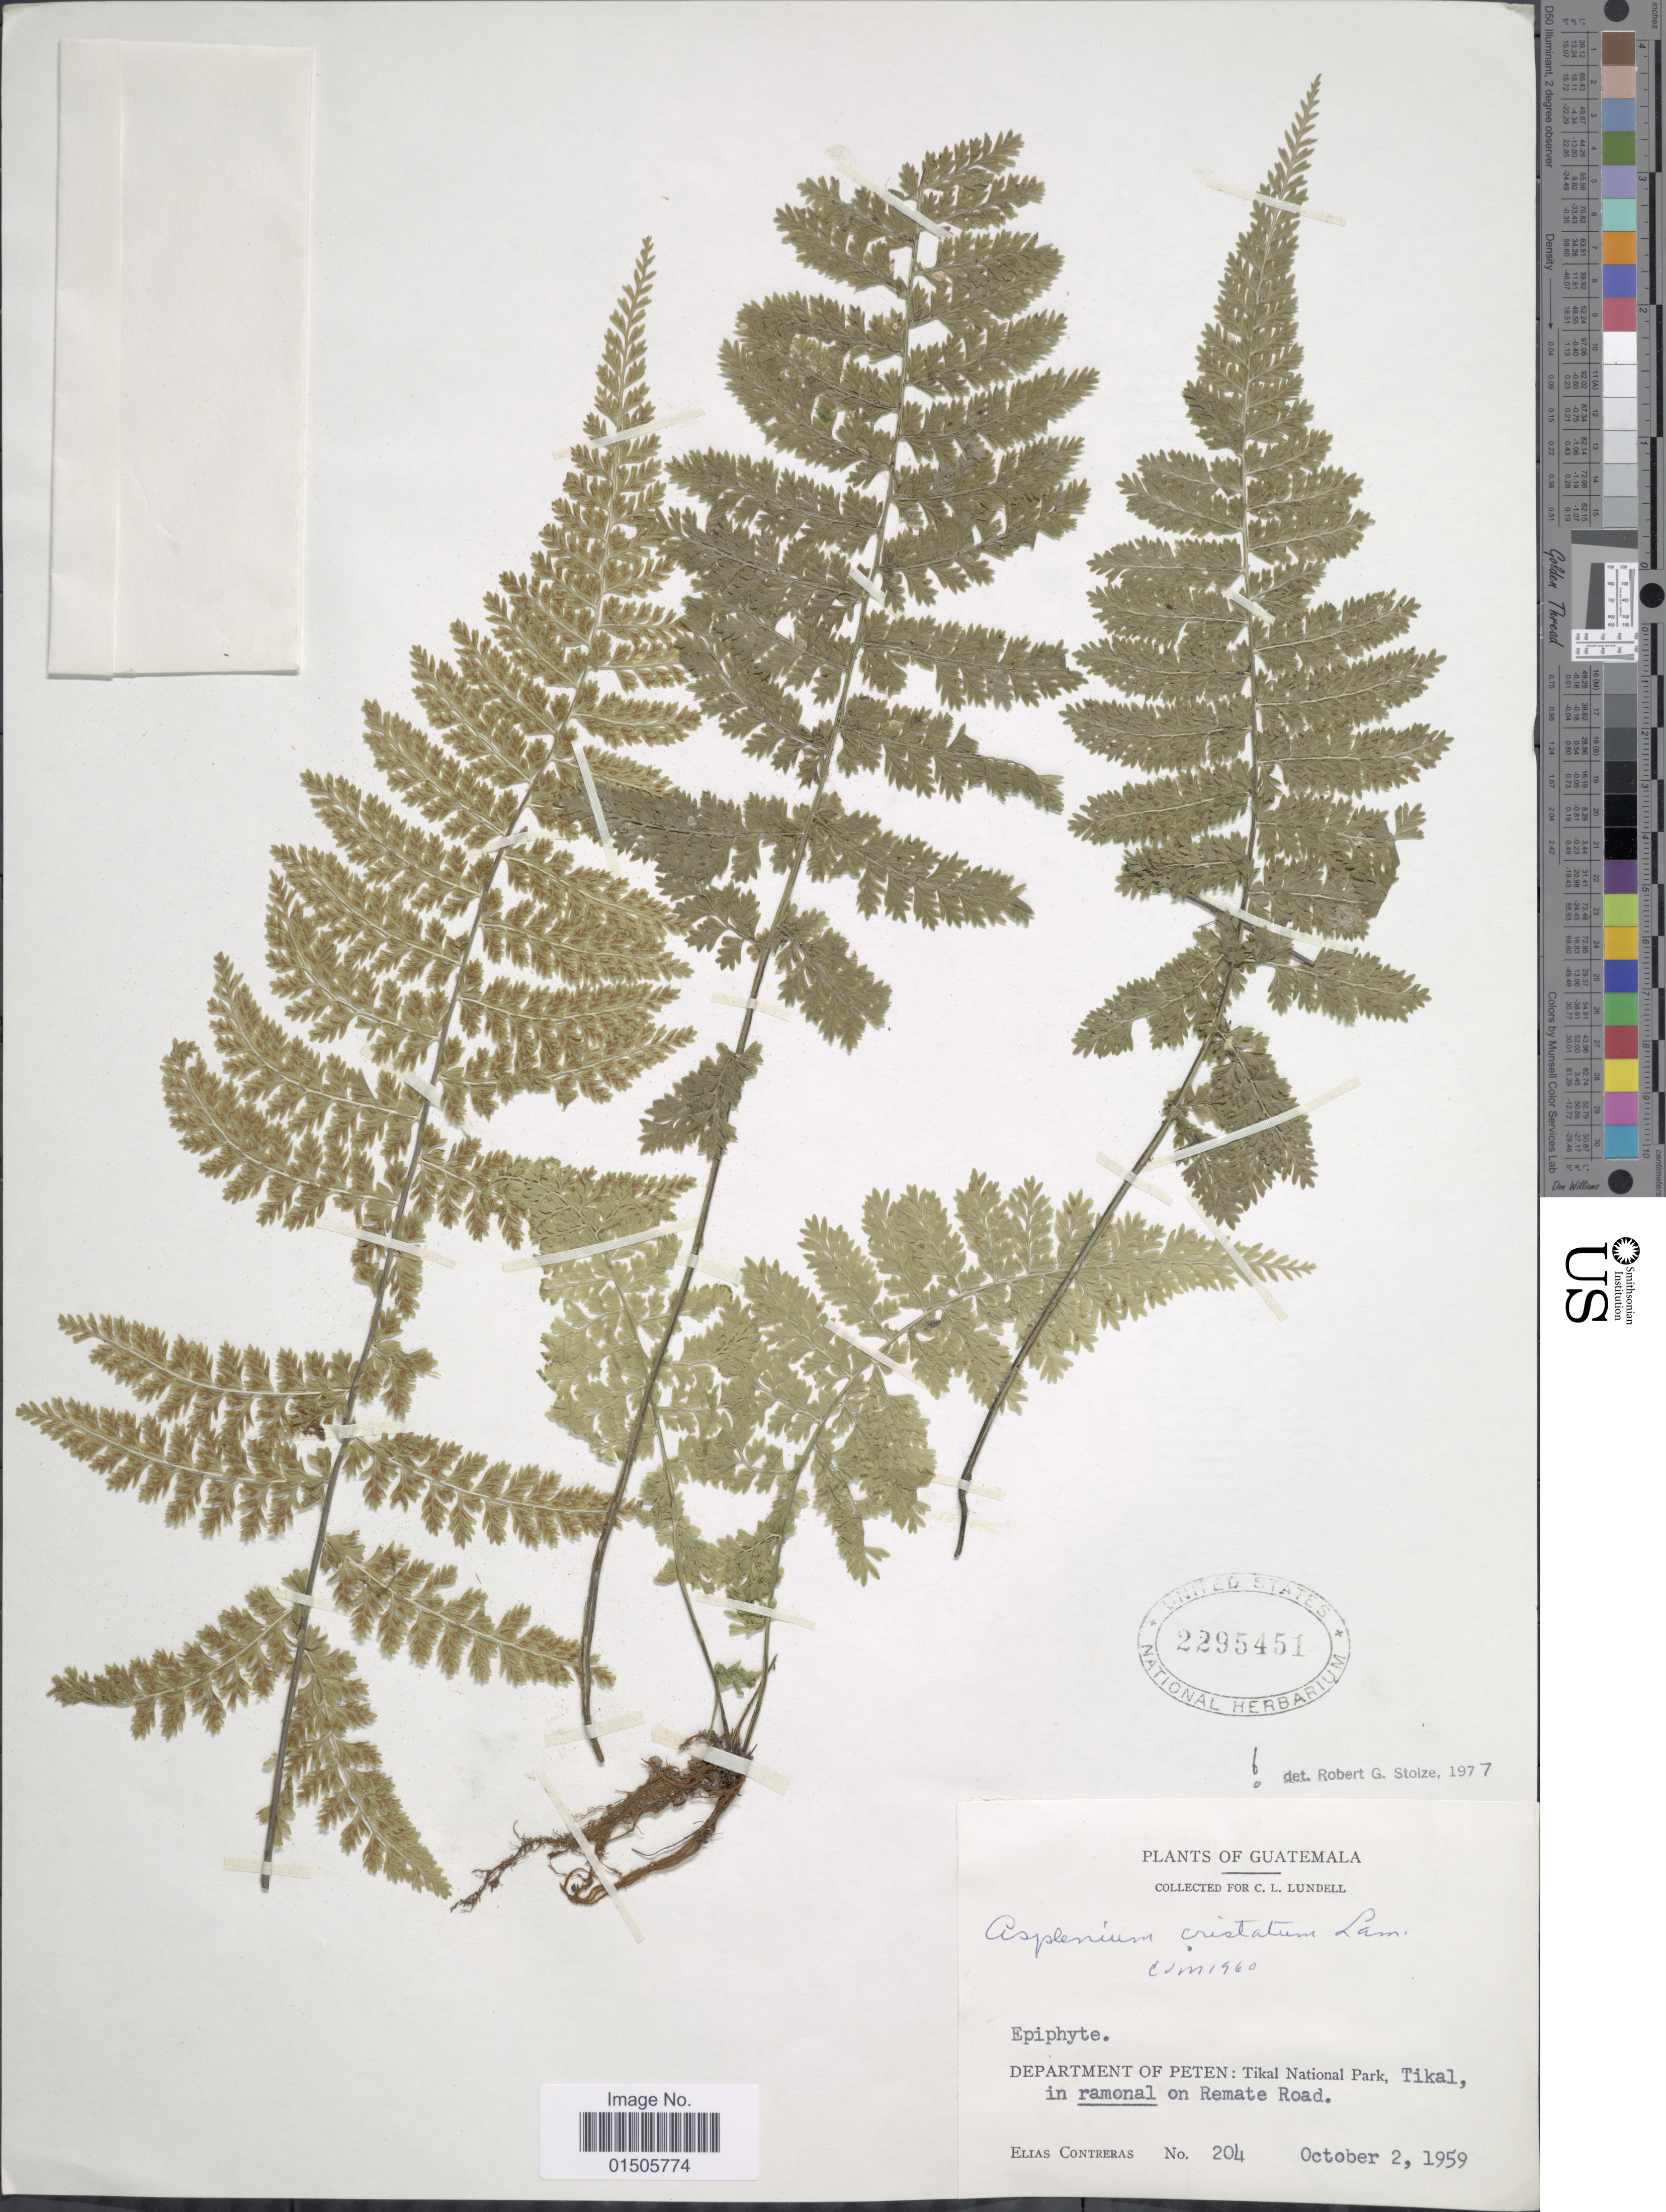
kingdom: Plantae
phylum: Tracheophyta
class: Polypodiopsida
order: Polypodiales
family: Aspleniaceae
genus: Asplenium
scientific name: Asplenium cristatum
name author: Lam.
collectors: E. Contreras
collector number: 204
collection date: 1959-10-02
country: Guatemala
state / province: El Petén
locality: Tikal National Park, Tikal, in ramonal on Reamte Road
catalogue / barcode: US 2295451